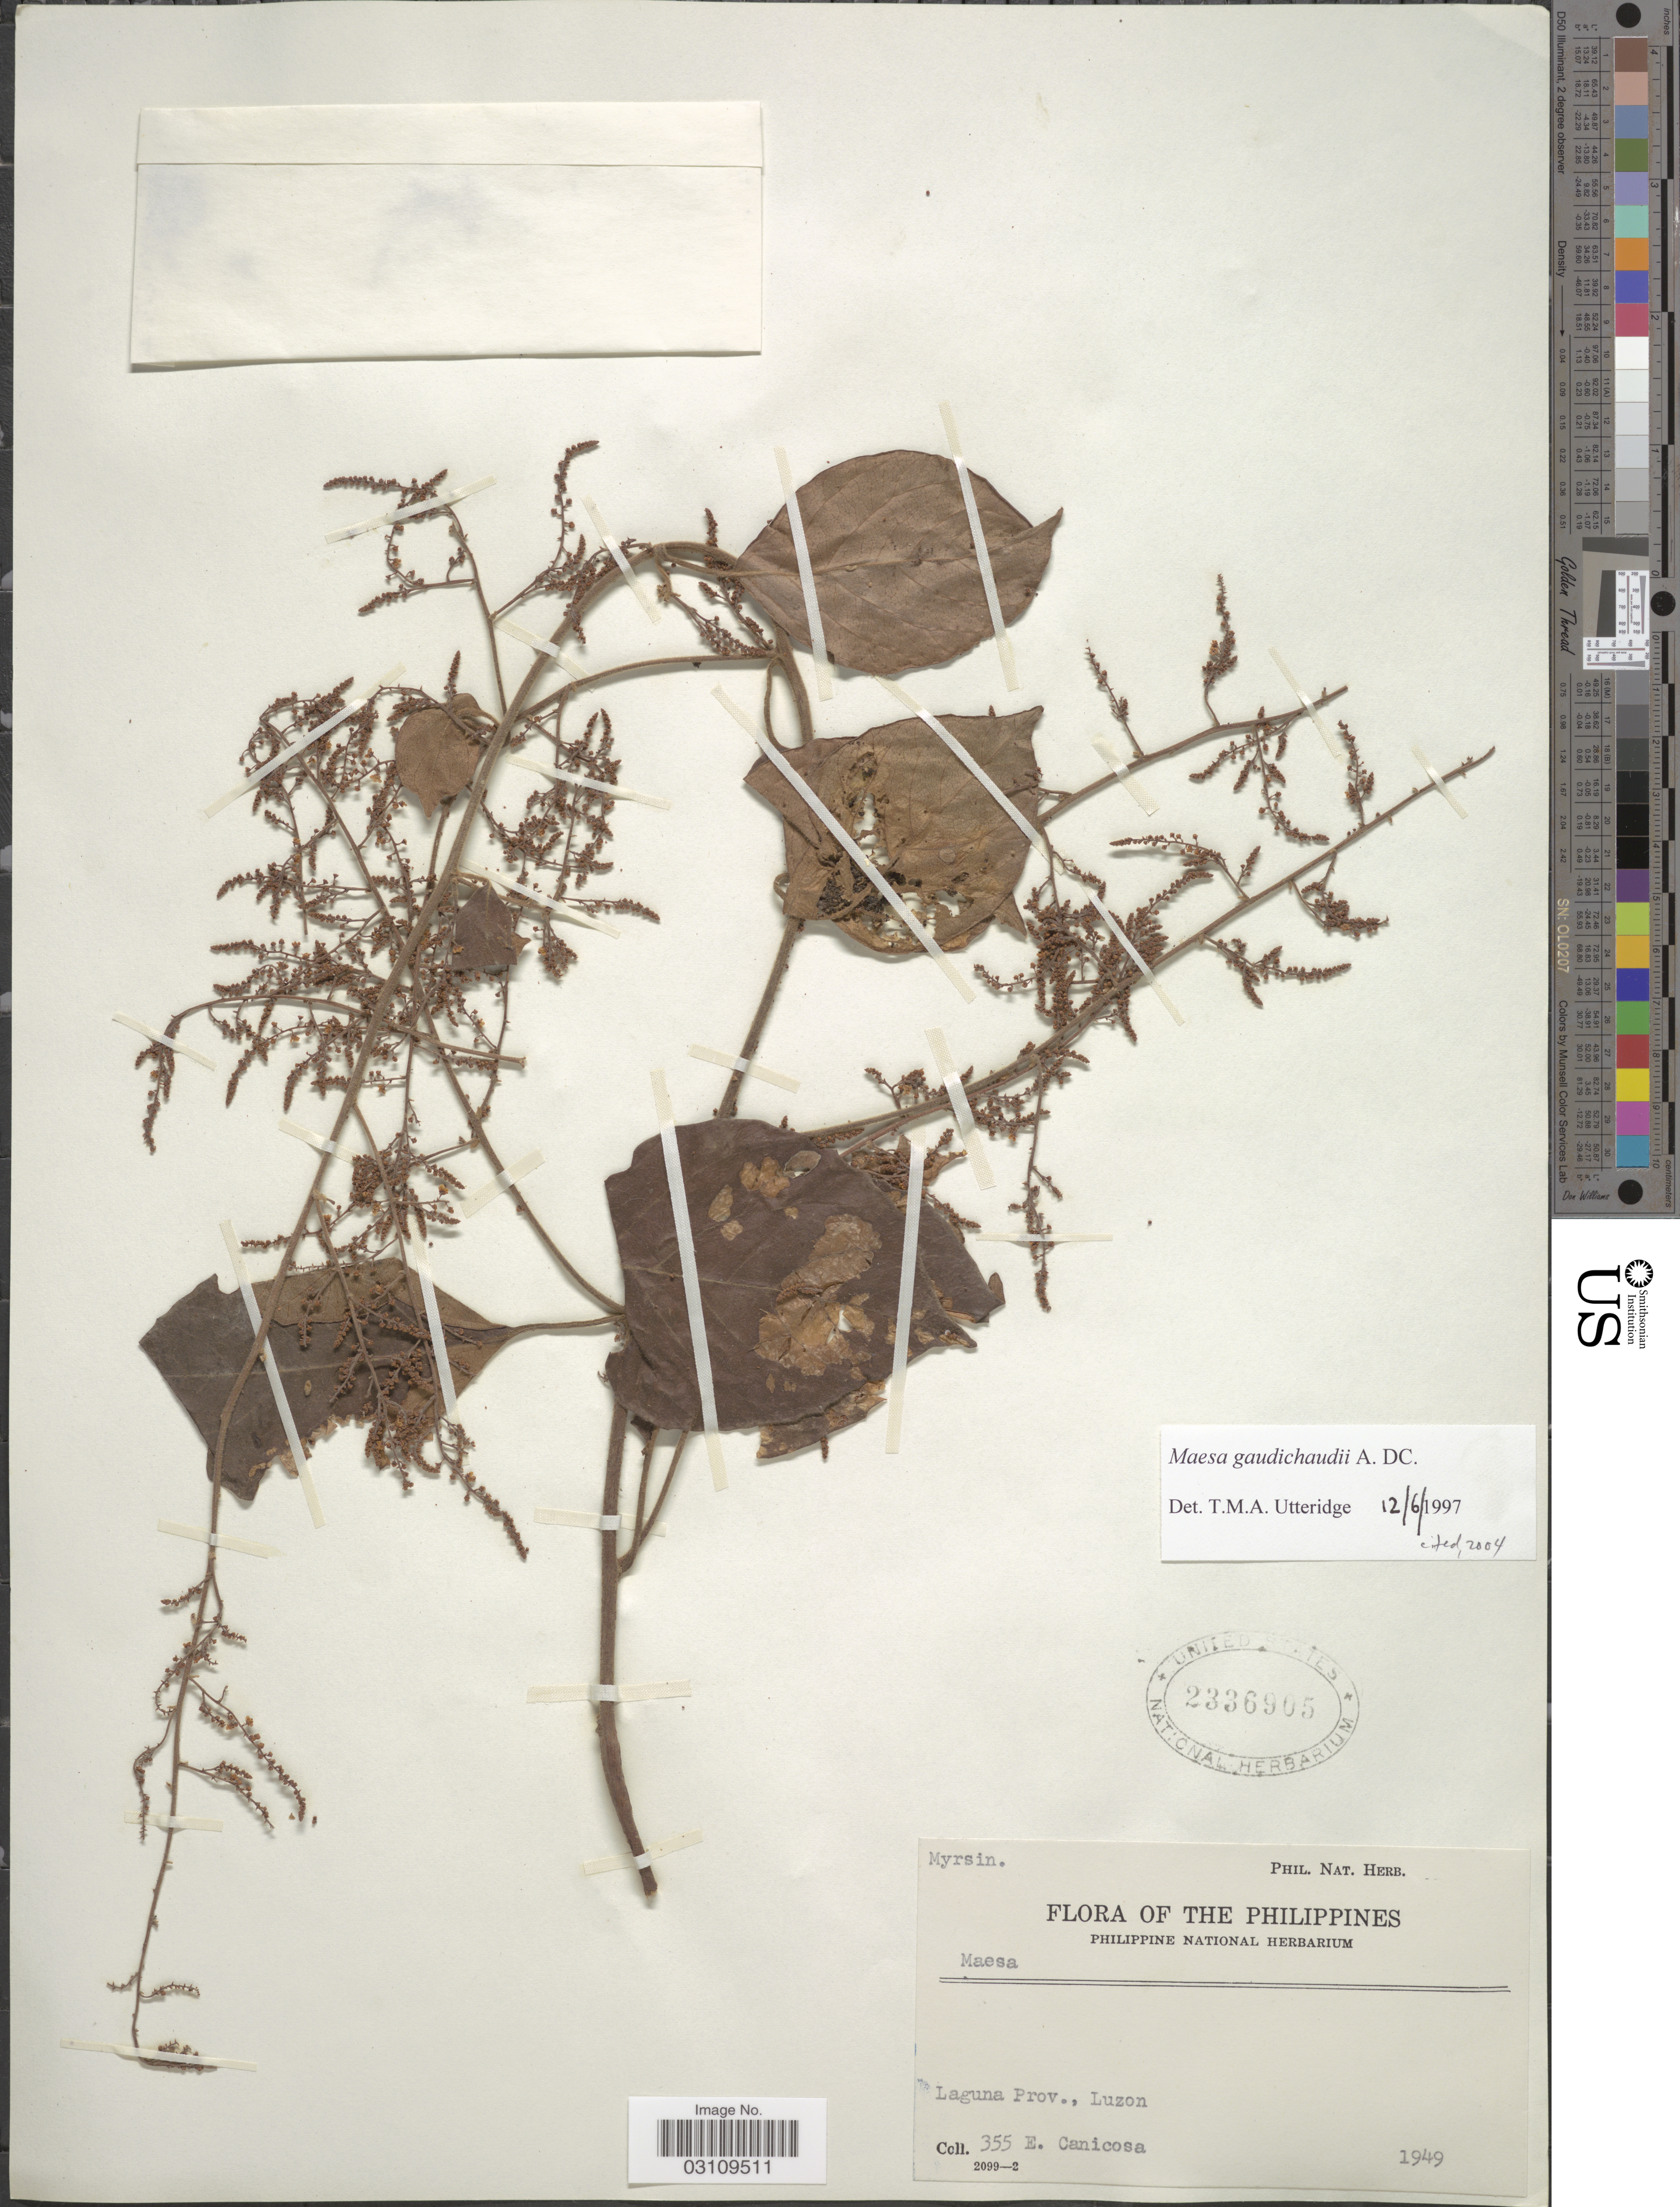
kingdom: Plantae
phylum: Tracheophyta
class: Magnoliopsida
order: Ericales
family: Primulaceae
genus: Maesa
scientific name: Maesa gaudichaudii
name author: A. DC.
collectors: E. Canicosa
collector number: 355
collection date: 1949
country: Philippines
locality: Laguna Prov., Luzon.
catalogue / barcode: US 2336905